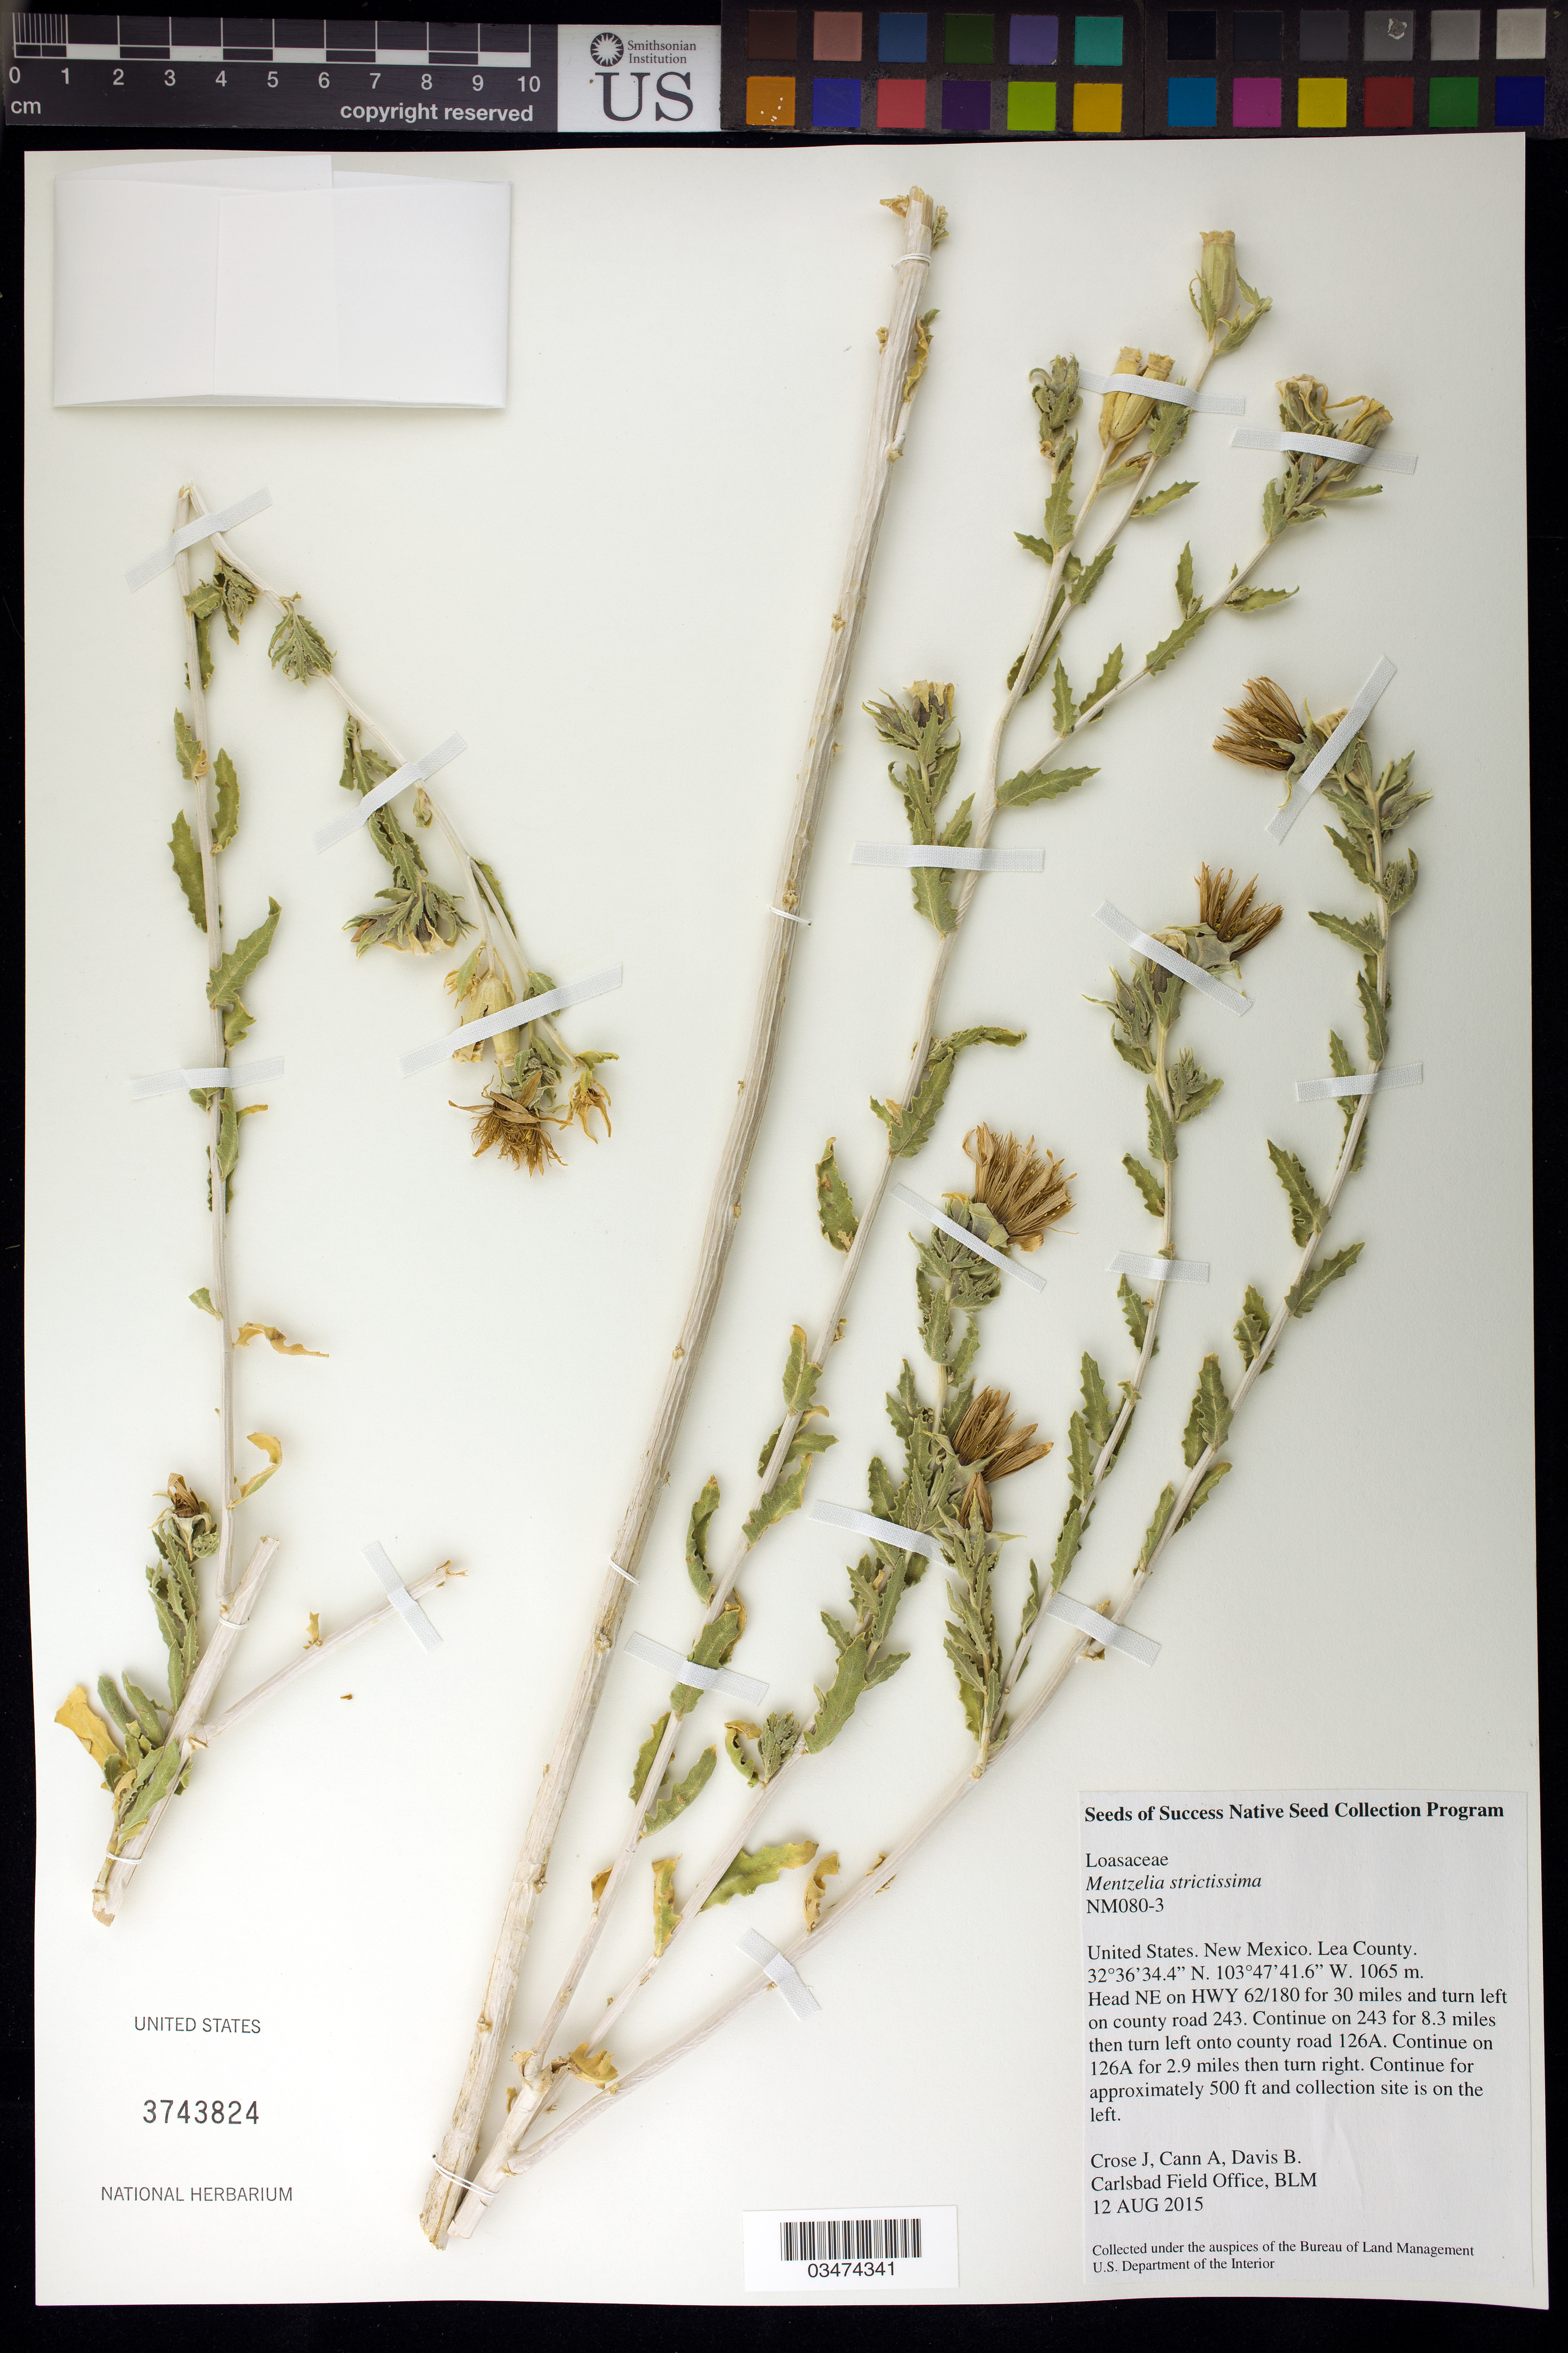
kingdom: Plantae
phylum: Tracheophyta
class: Magnoliopsida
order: Cornales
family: Loasaceae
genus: Mentzelia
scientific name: Mentzelia strictissima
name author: (Wooton & Standl.) J. Darl.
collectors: J. Crose, A. Cann & B. Davis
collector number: NM080-3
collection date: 2015-08-12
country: United States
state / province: New Mexico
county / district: Lea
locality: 2.9 miles on road 126 A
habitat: Deep sand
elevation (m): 1065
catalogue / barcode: US 3743824